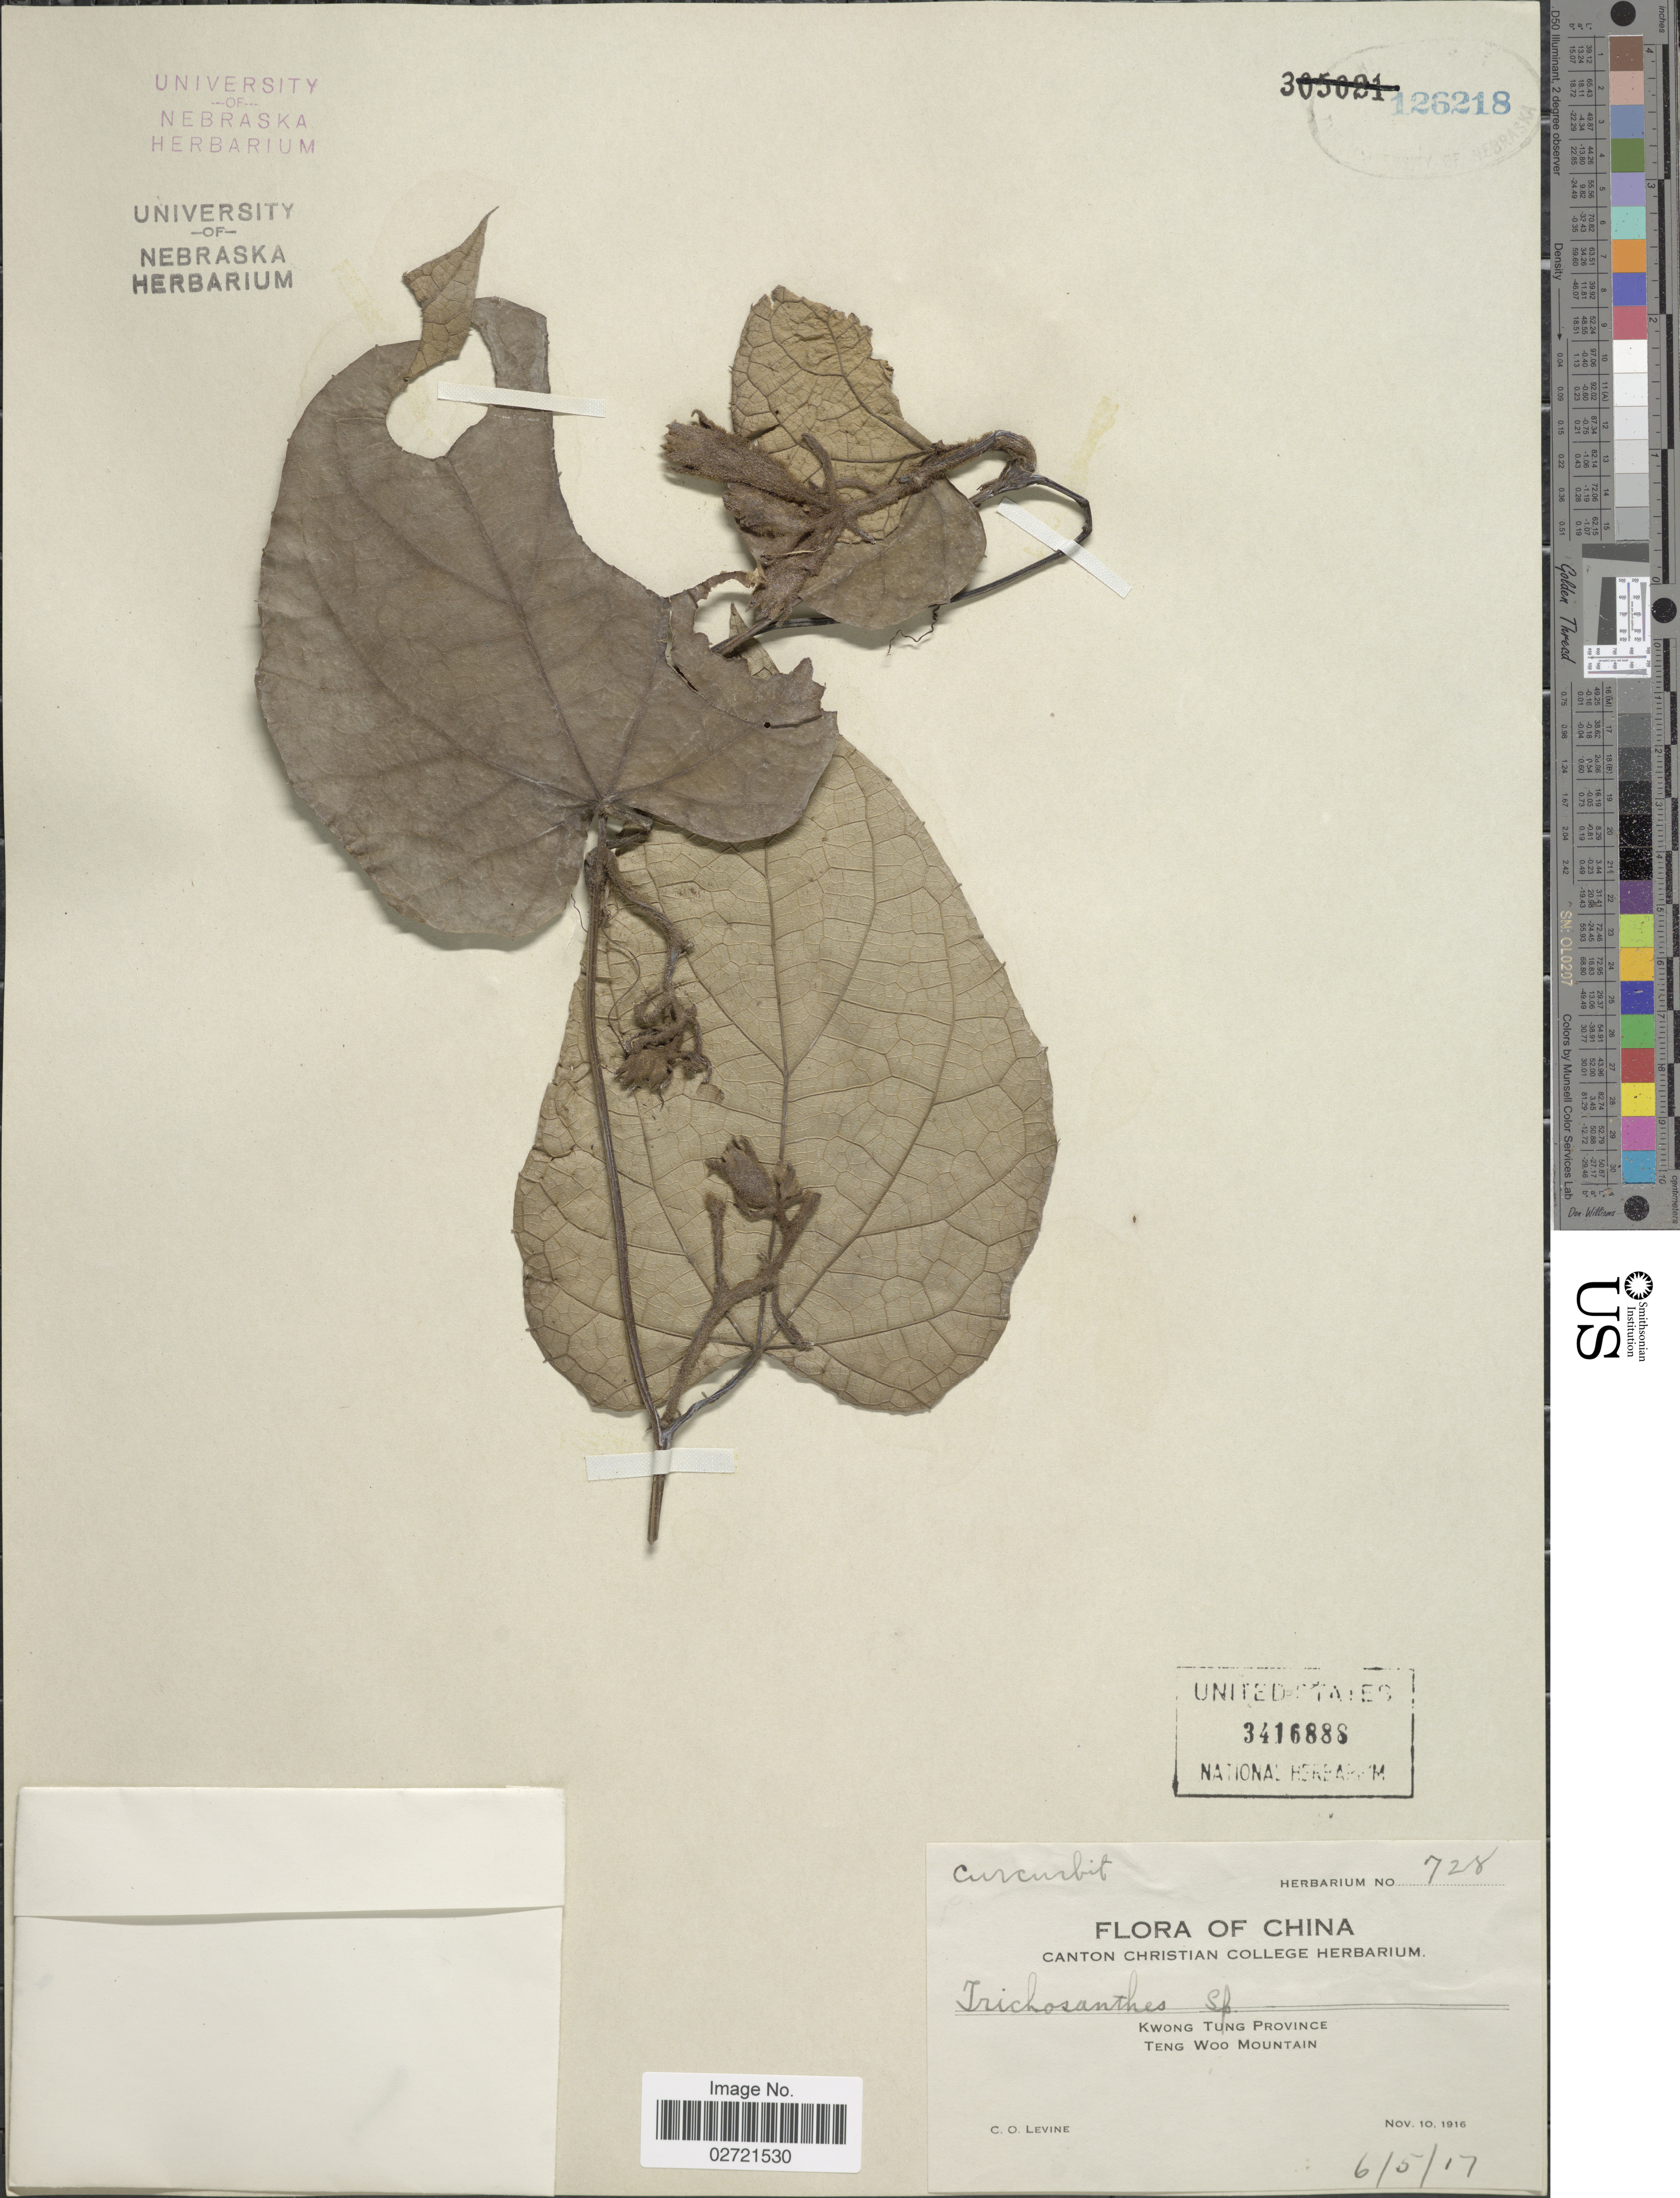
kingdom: Plantae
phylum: Tracheophyta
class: Magnoliopsida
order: Cucurbitales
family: Cucurbitaceae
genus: Trichosanthes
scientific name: Trichosanthes sp.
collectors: C. O. Levine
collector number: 728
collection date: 1917-05-06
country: China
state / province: Guangdong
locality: Kwong Tung Province, Teng Woo Mountain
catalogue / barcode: US 2416886